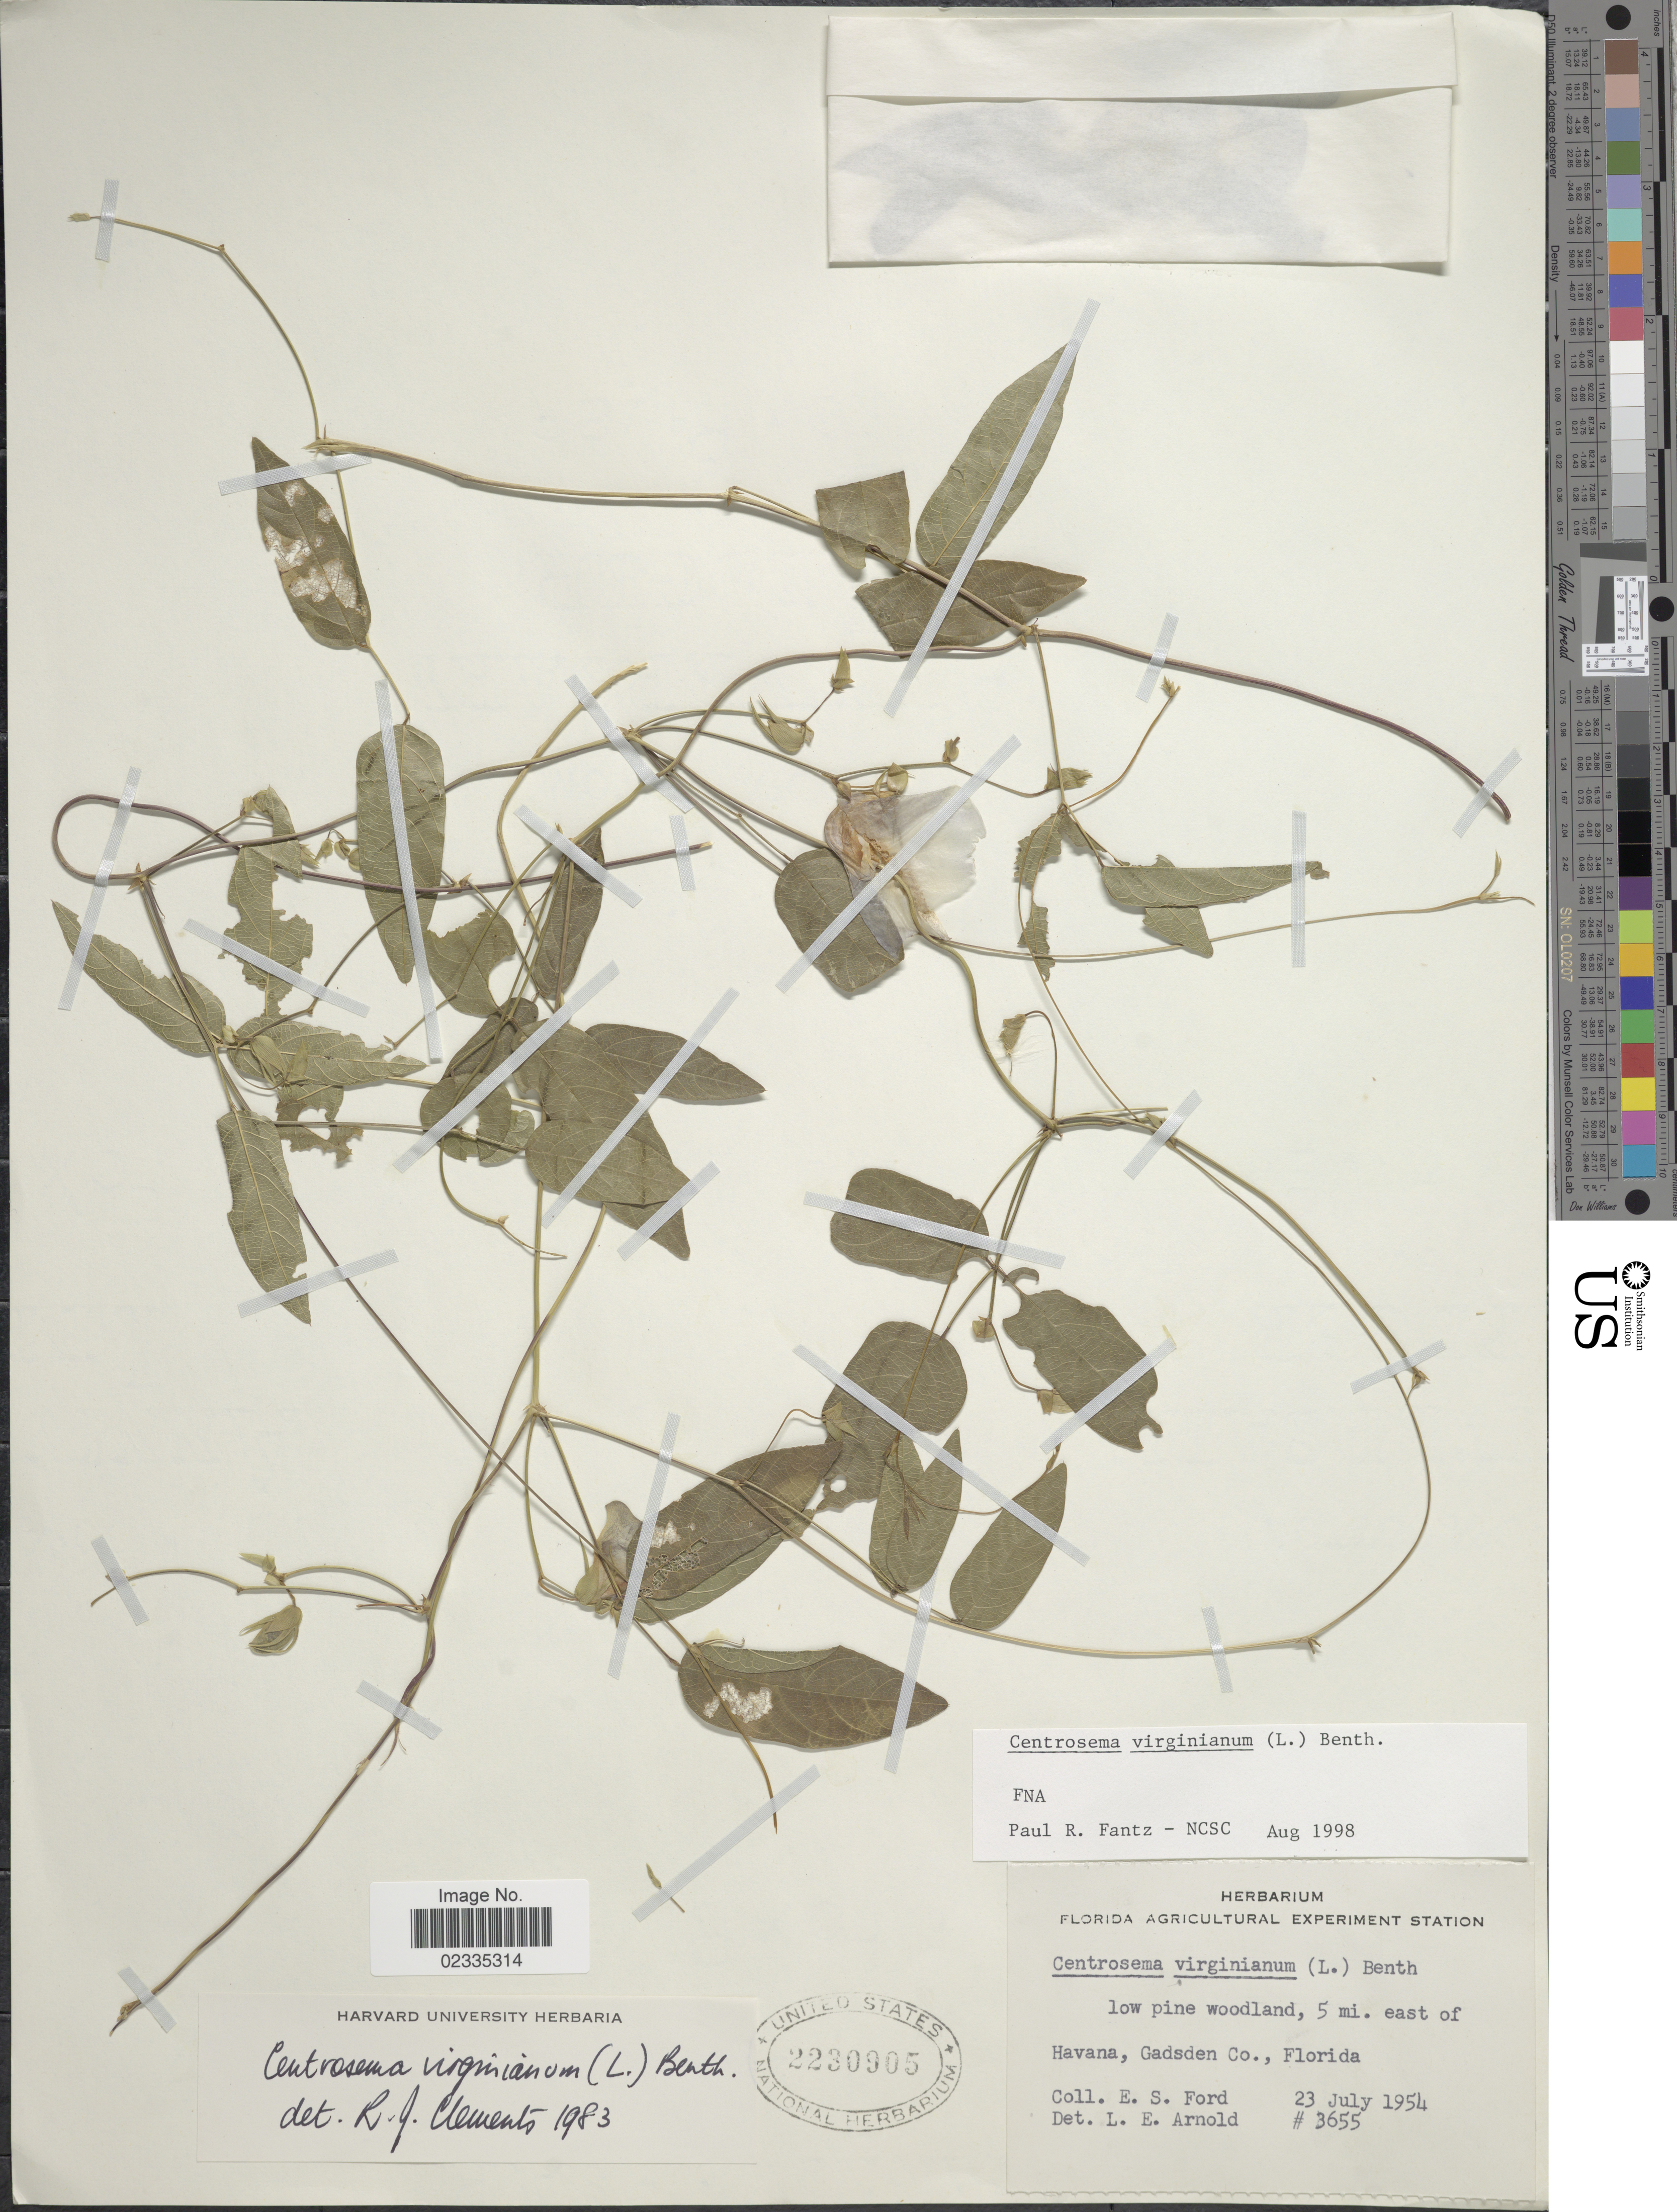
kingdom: Plantae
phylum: Tracheophyta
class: Magnoliopsida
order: Fabales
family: Fabaceae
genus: Centrosema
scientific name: Centrosema virginianum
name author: (L.) Benth.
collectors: E. Ford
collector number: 3655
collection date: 1954-07-23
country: United States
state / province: Florida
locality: Low pine woodland, 5 mi. east of Havana, Gadsden Co.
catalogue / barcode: US 2230905